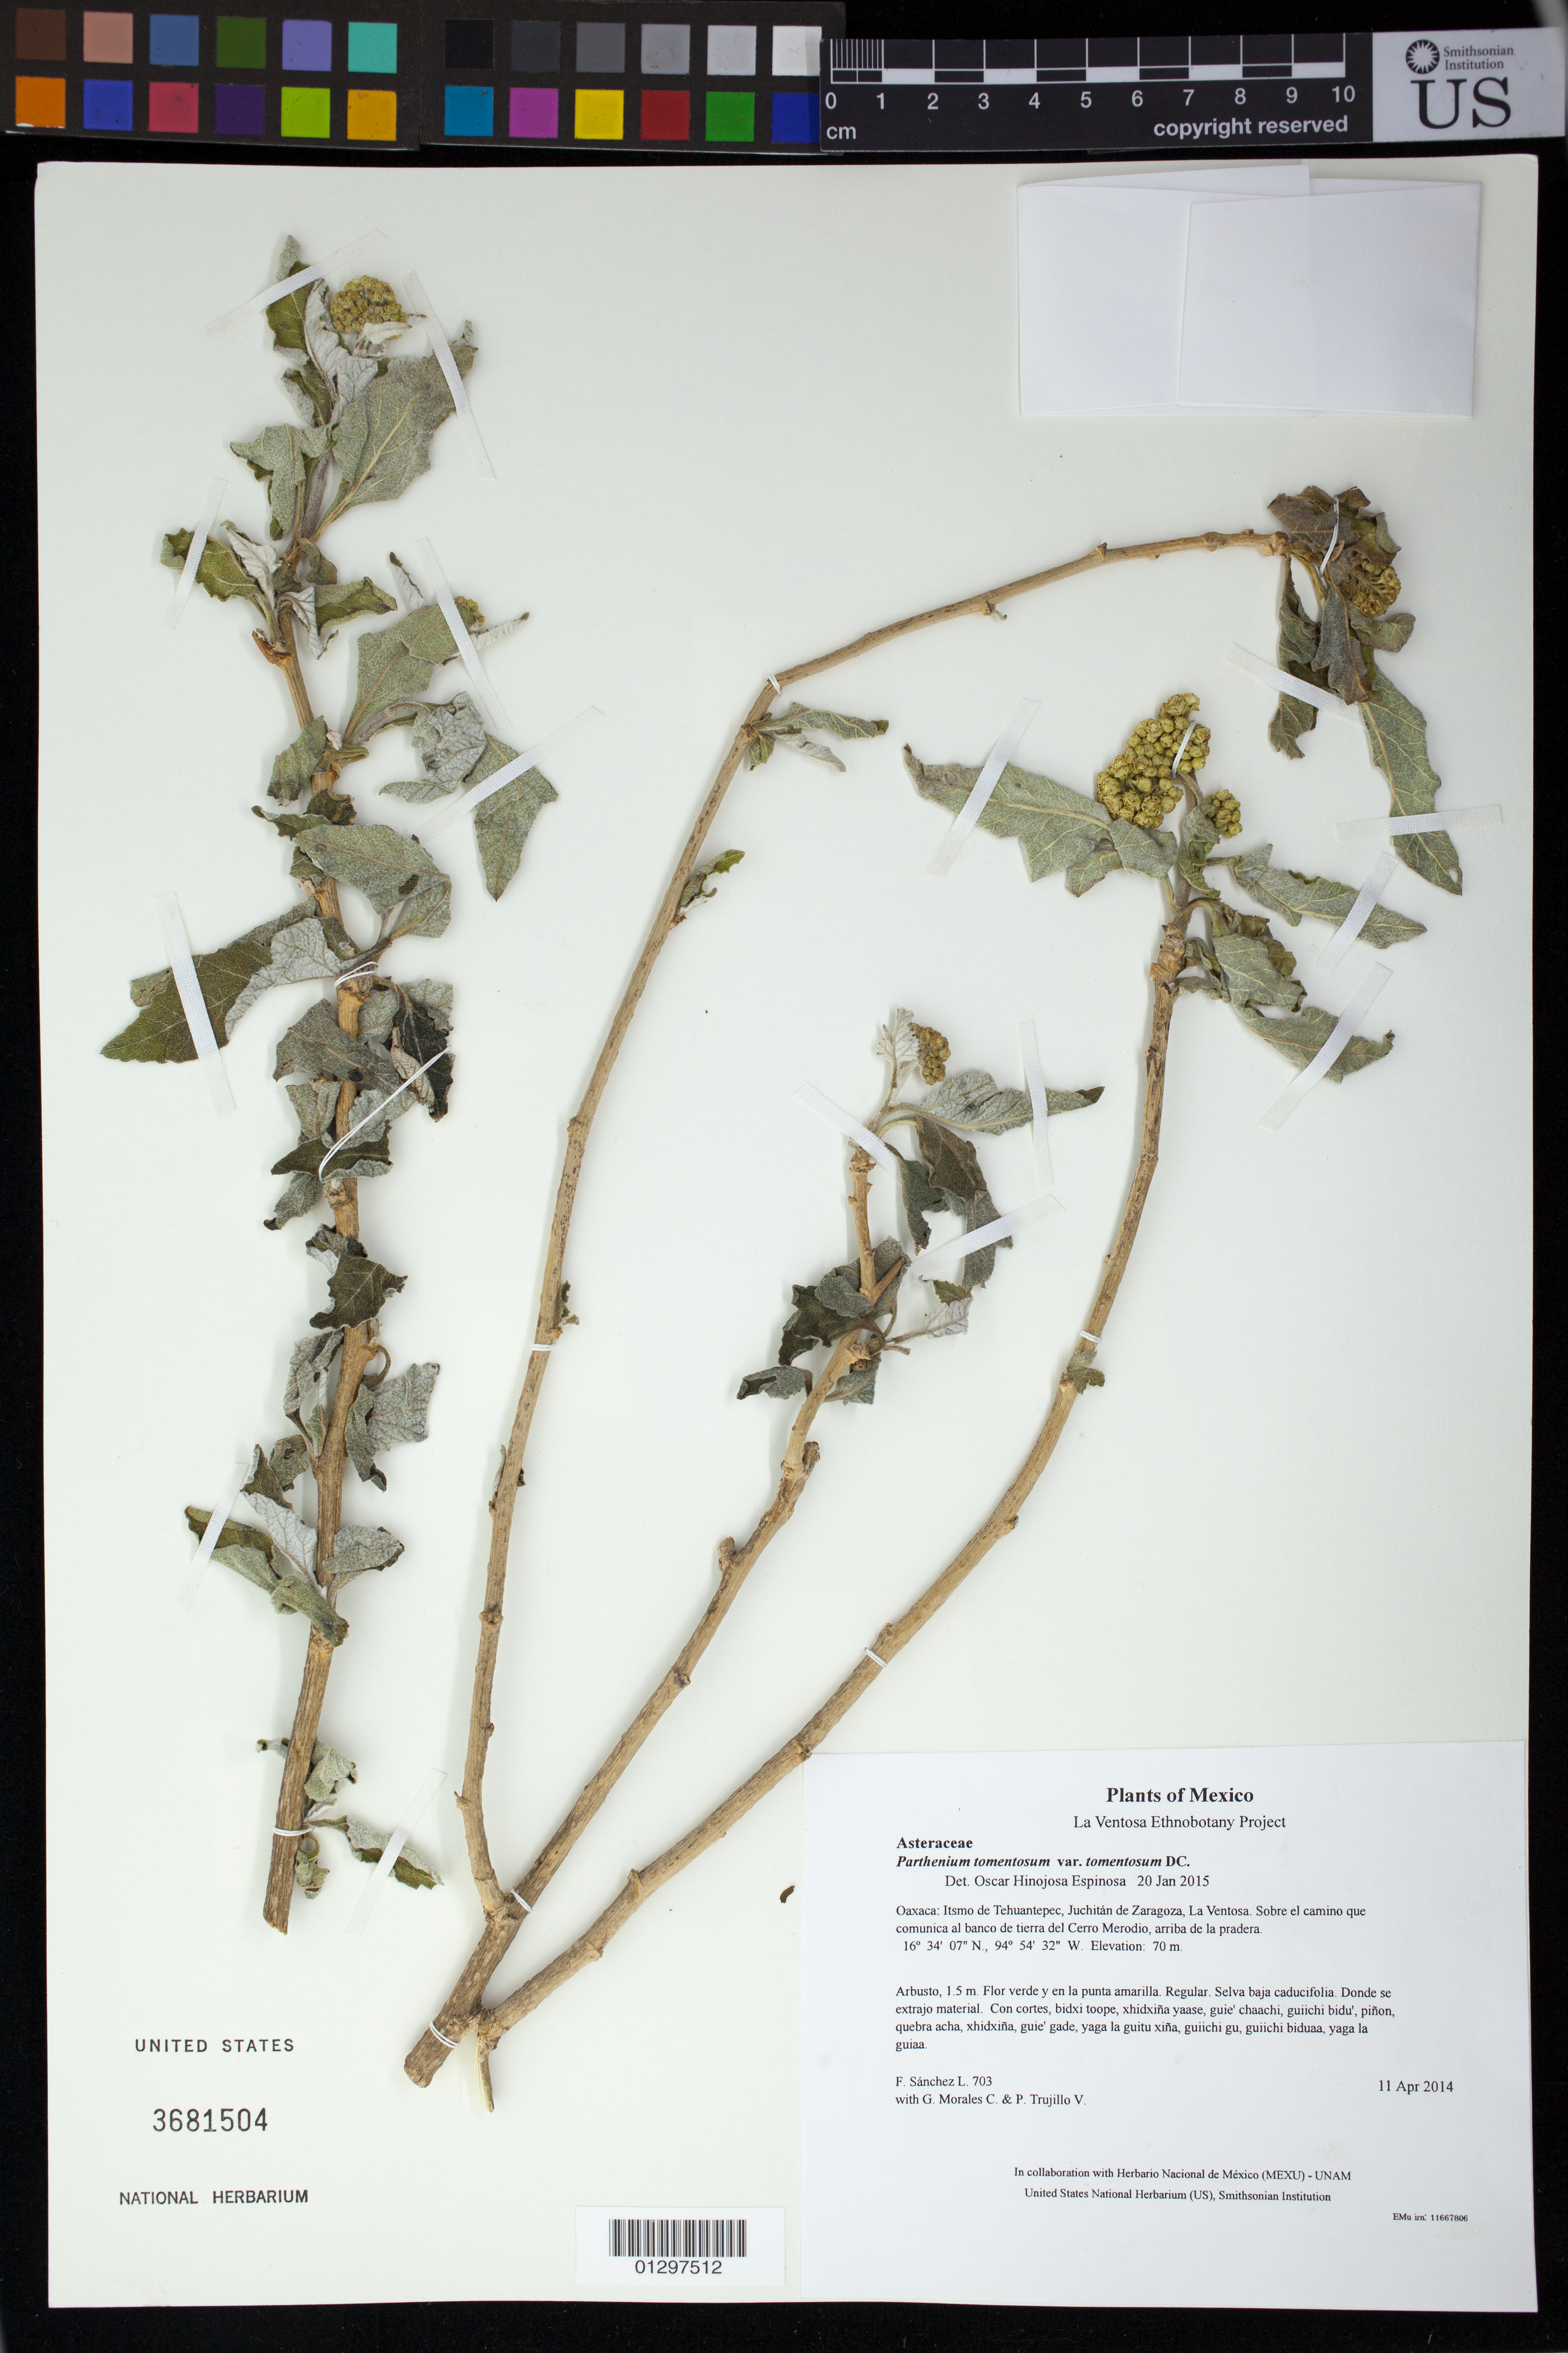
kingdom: Plantae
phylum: Tracheophyta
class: Magnoliopsida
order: Asterales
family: Asteraceae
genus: Parthenium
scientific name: Parthenium tomentosum var. tomentosum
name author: DC.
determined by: Hinojosa E., O.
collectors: F. Sánchez L., G. Morales C. & P. Trujillo V.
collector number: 703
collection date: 2014-04-11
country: Mexico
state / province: Oaxaca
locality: Itsmo de Tehuantepec, Juchitán de Zaragoza, La Ventosa. Sobre el camino que comunica al banco de tierra del Cerro Merodio, arriba de la pradera.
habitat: Selva baja caducifolia. Donde se extrajo material.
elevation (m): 70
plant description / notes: JEBOT, MEXU, SERO, US; Yaga bandaga. 1.5 m. Guie' naga' ne punta naguchi. Nuu.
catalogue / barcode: US 3681504